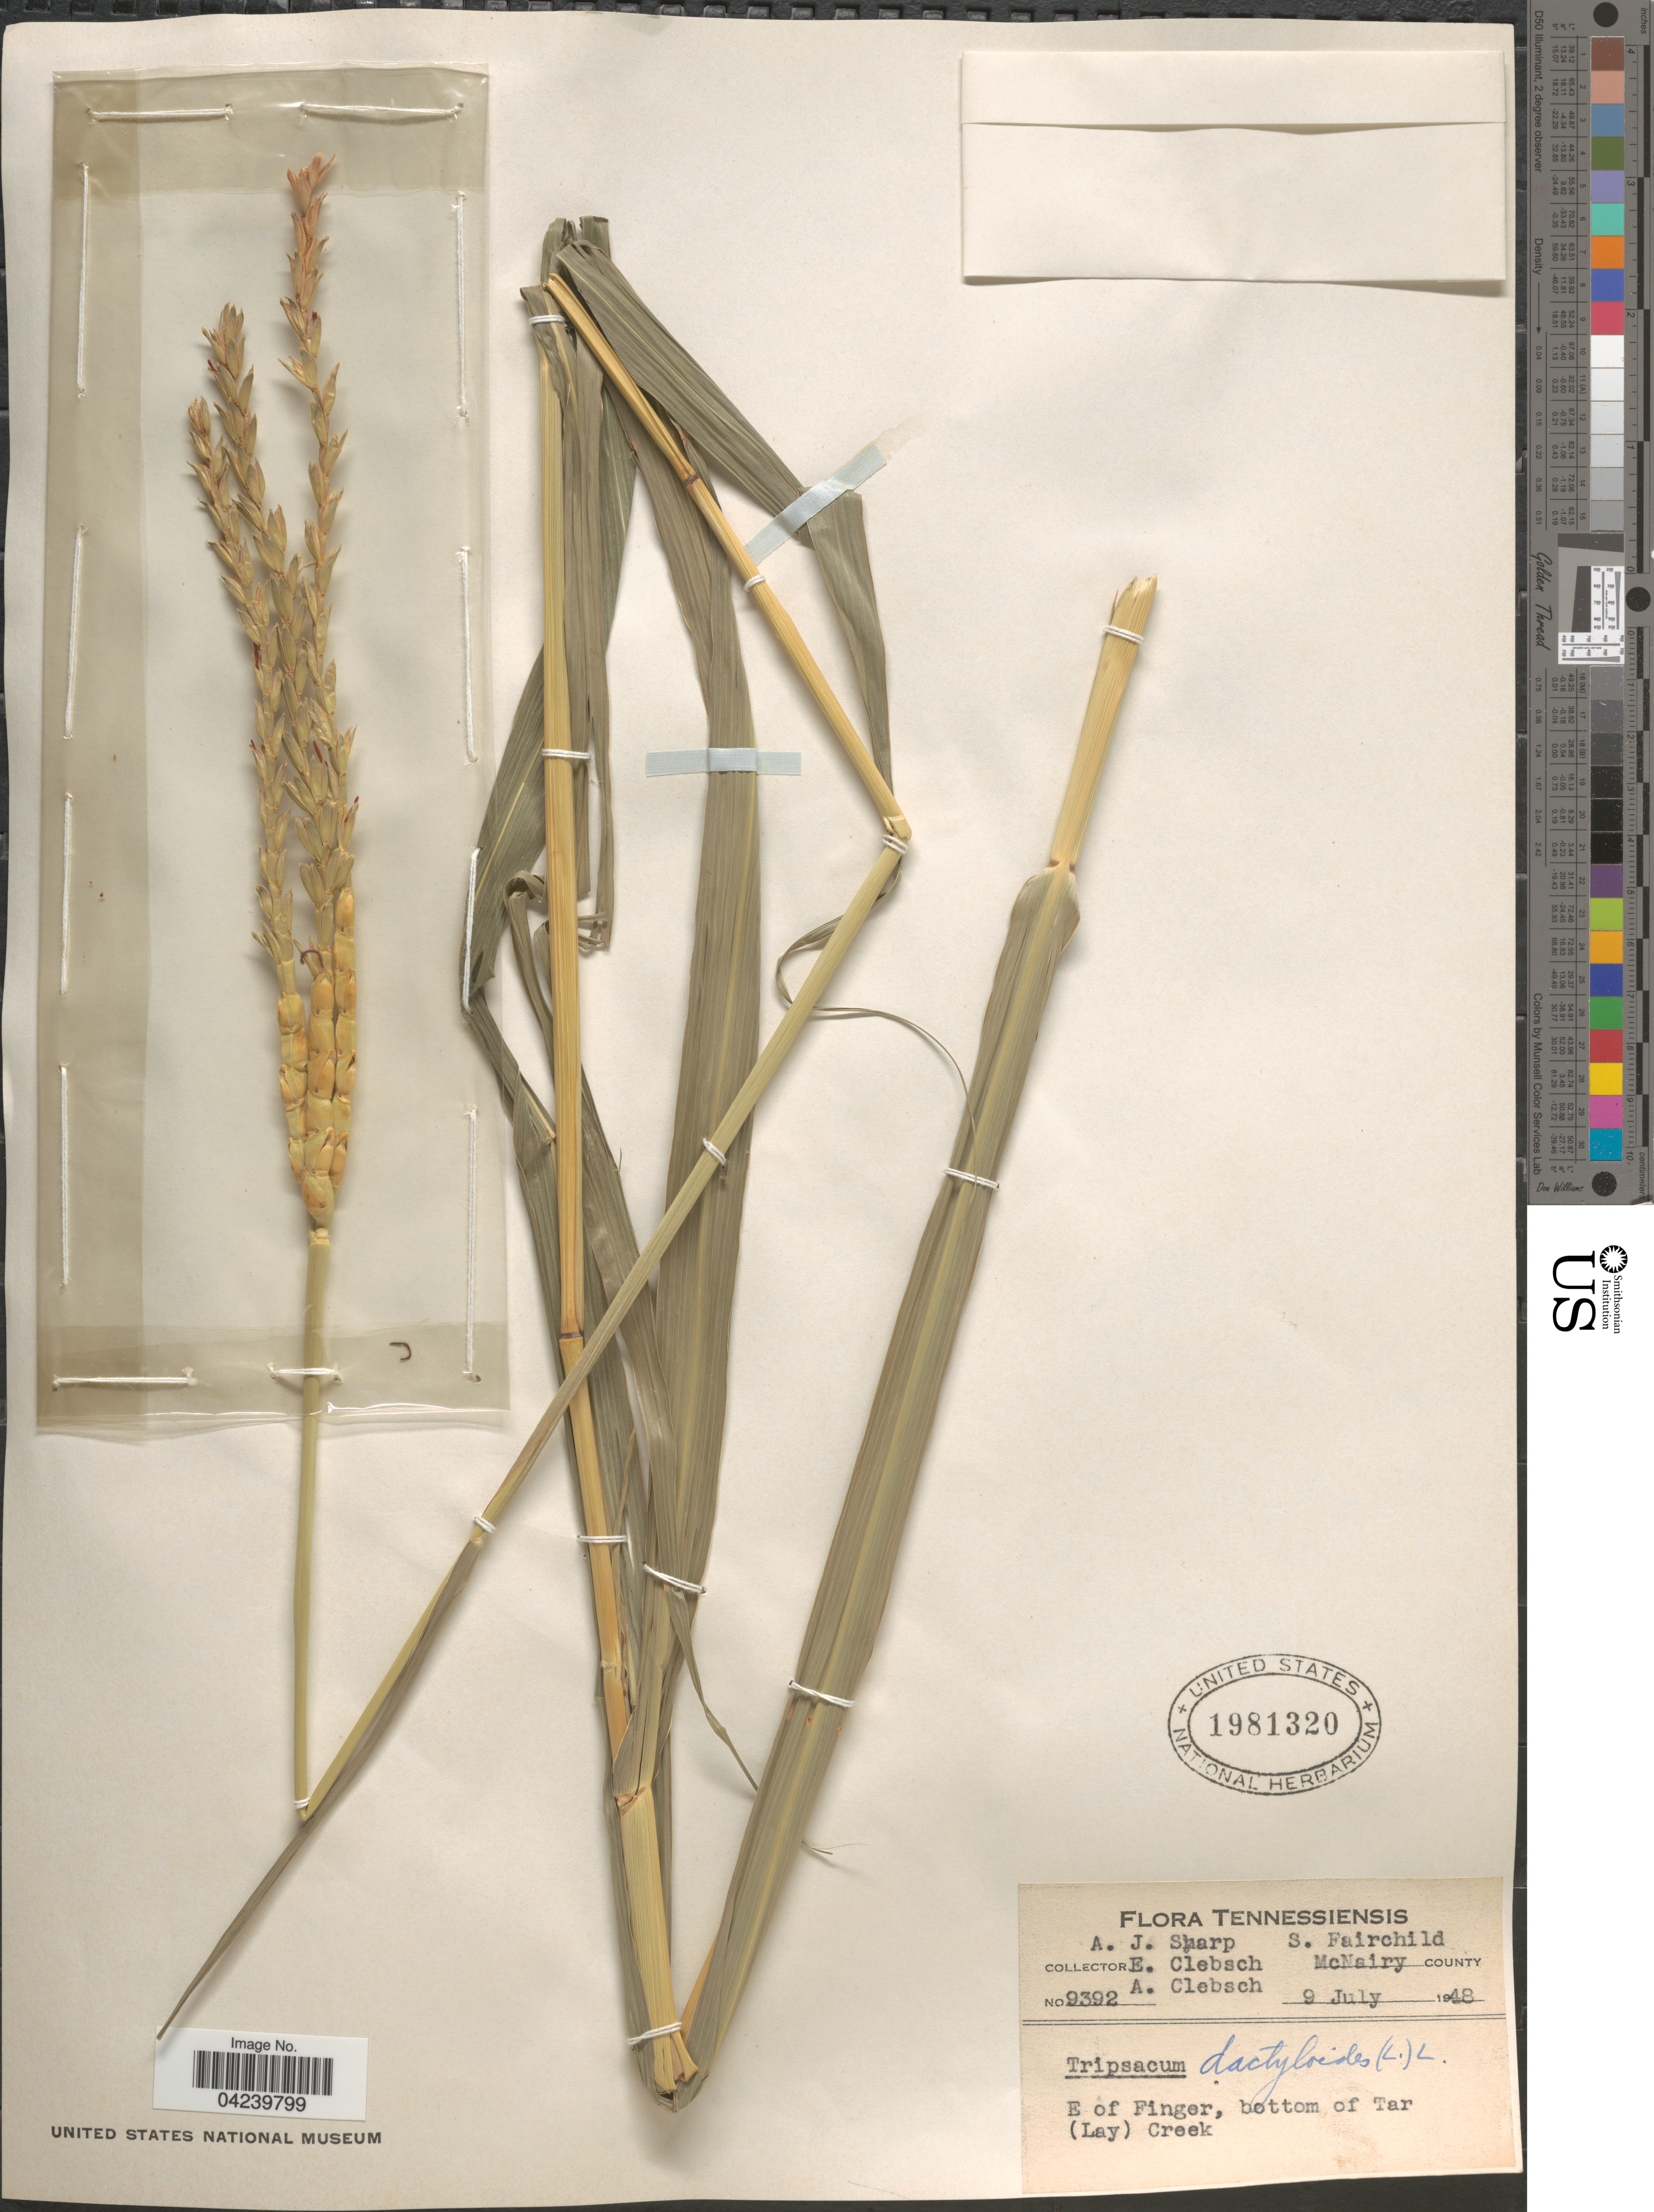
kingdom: Plantae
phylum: Tracheophyta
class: Liliopsida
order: Poales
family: Poaceae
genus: Tripsacum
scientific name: Tripsacum dactyloides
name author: (L.) L.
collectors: A. J. Sharp, E. Clebsch, A. Clebsch & S. Fairchild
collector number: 9392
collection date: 1948-07-09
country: United States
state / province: Tennessee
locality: McNairy County. E of Finger, bottom of Tar (Lay) Creek.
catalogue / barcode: US 1981320